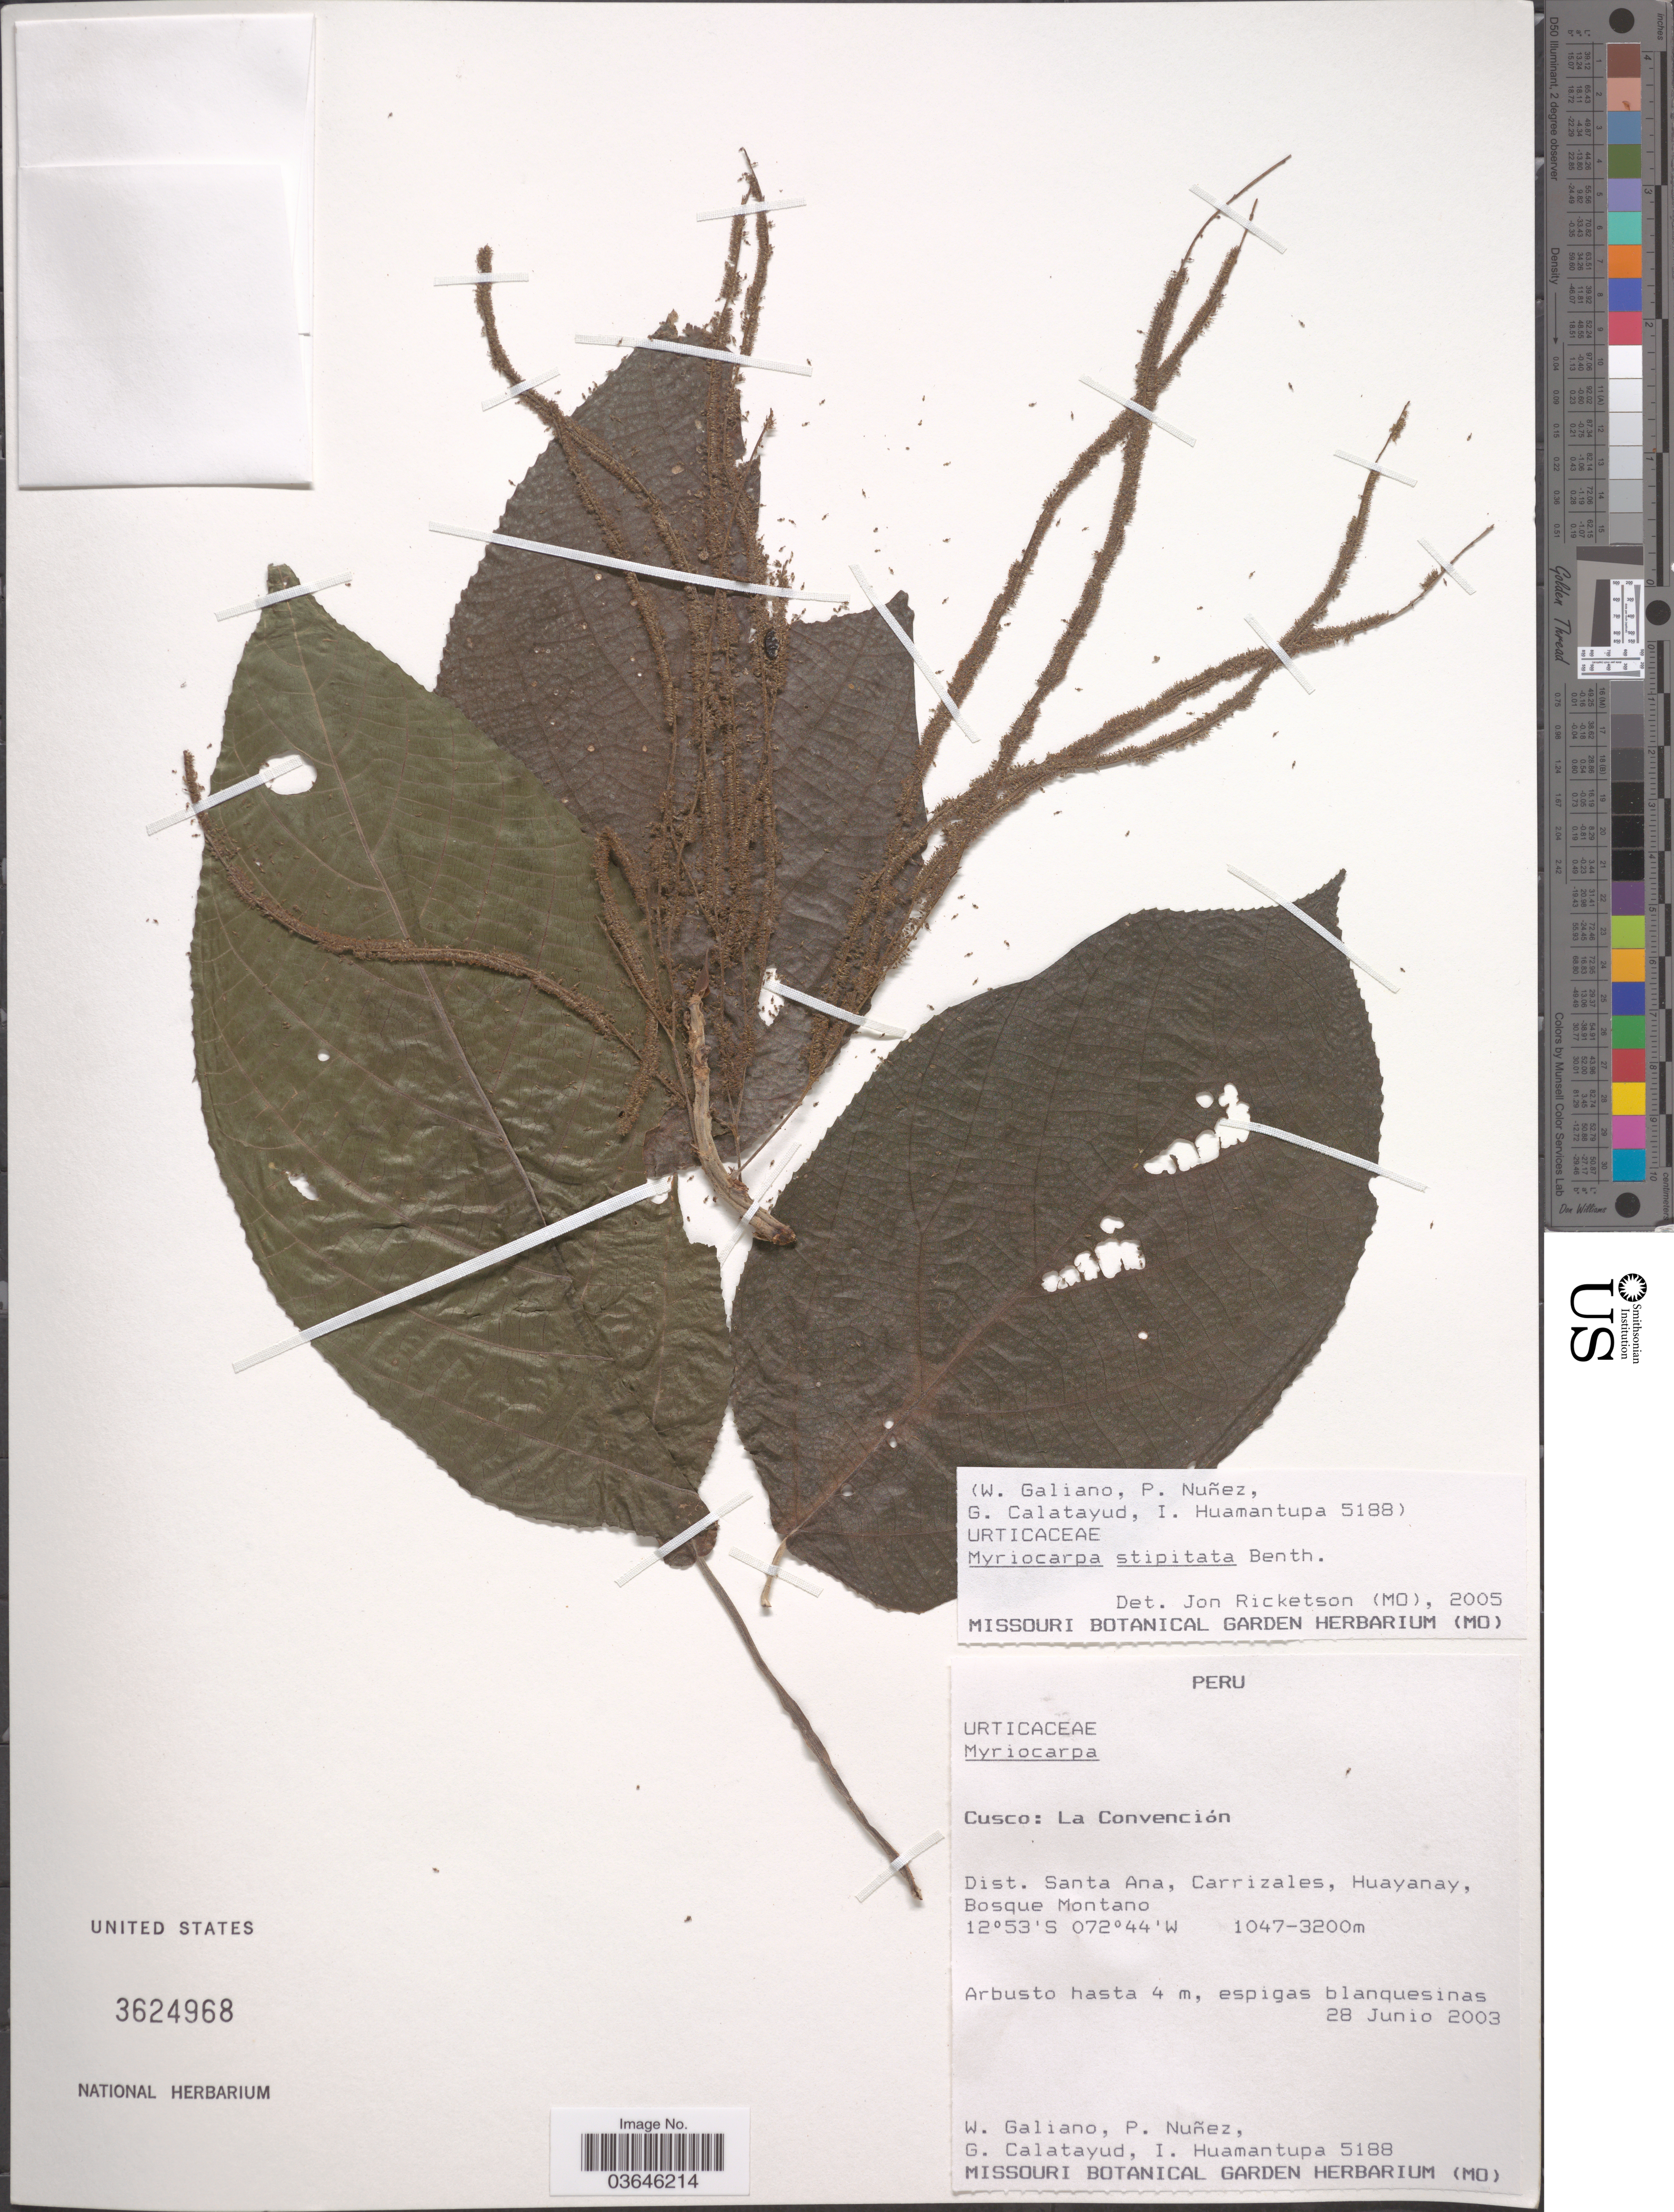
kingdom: Plantae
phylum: Tracheophyta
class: Magnoliopsida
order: Rosales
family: Urticaceae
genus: Myriocarpa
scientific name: Myriocarpa stipitata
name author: Benth.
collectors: W. Galiano, P. Nuñez V., G. Calatayud & I. Huamantupa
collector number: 5188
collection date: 2003-06-28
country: Peru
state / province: Cusco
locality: La convención. Dist. Santa Ana, Carrizales, Huayanay, Bosque Montano.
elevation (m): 1047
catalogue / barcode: US 3624968